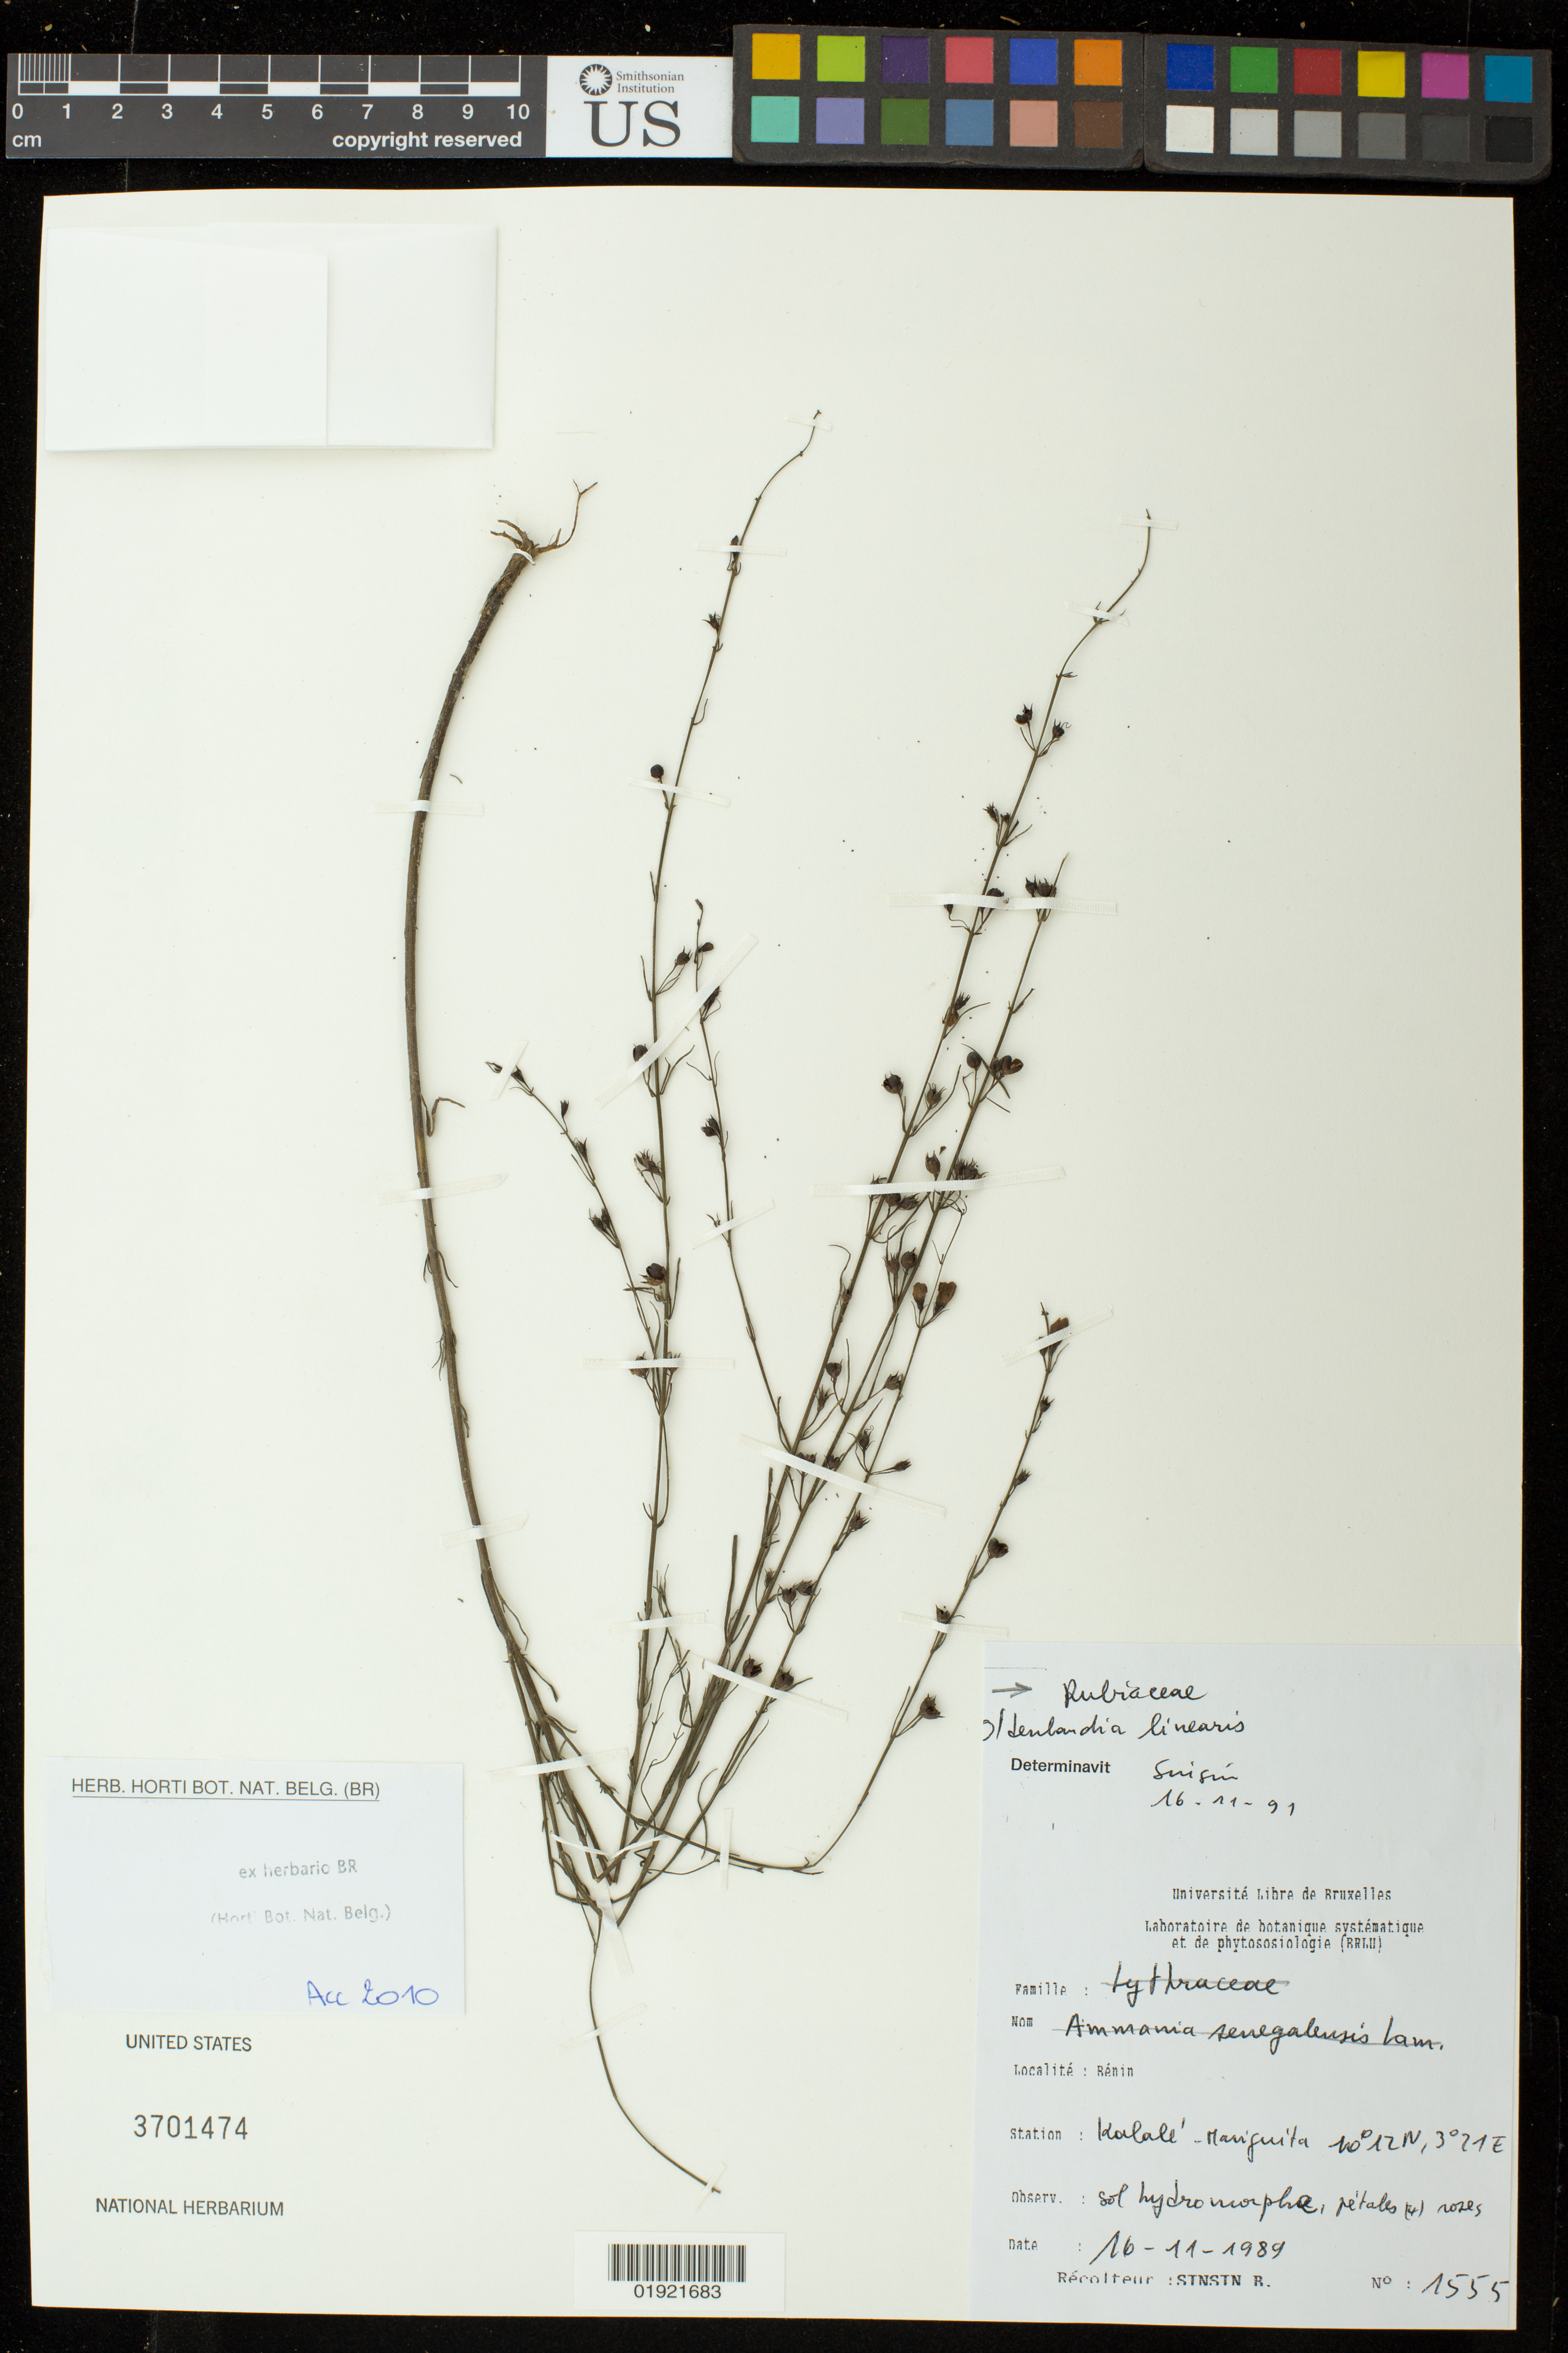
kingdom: Plantae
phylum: Tracheophyta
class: Magnoliopsida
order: Gentianales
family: Rubiaceae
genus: Oldenlandia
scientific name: Oldenlandia corymbosa var. linearis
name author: (DC.) Verdc.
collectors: B. Sinsin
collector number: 1555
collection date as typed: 16-11-1989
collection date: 1989-11-16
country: Benin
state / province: Borgou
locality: Kalale-Mariguita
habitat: sol hydromorphe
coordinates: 10 12 N, 3 21 E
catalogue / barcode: US 3701474